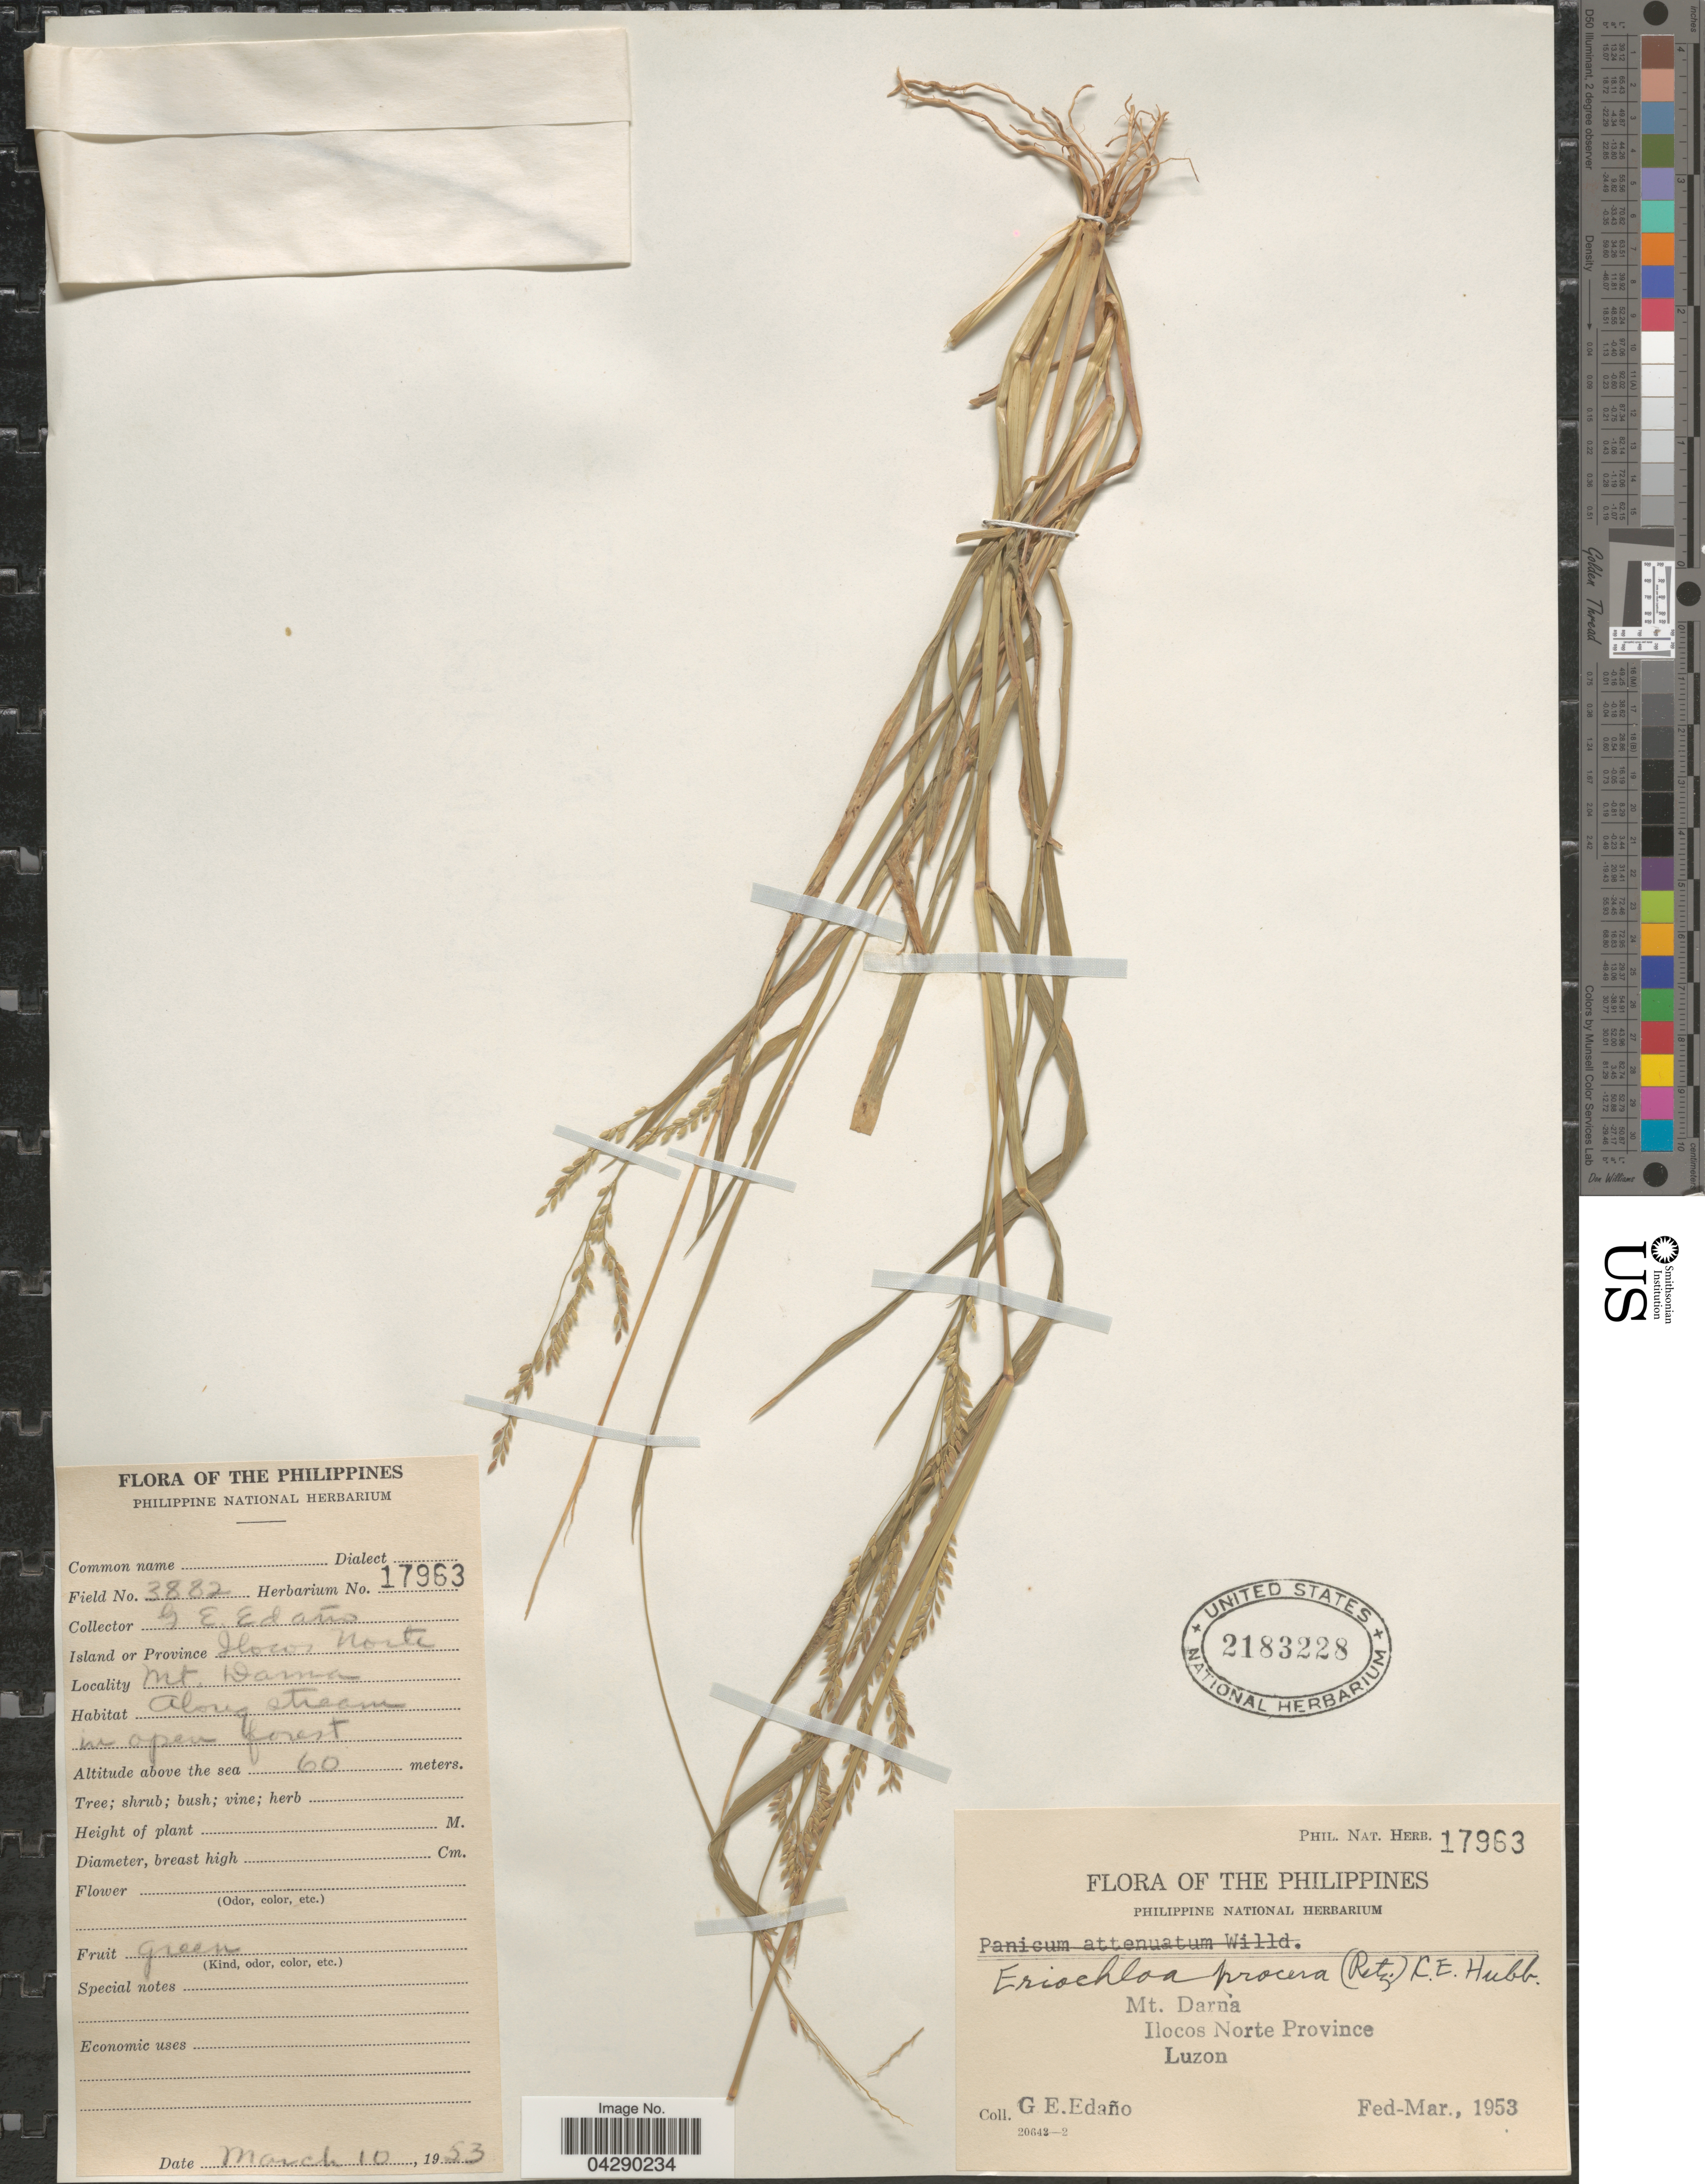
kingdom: Plantae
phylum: Tracheophyta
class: Liliopsida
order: Poales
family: Poaceae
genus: Eriochloa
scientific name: Eriochloa procera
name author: (Retz.) C.E. Hubb.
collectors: G. E. Edaño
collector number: Phil. Nat. Herb. 17963/3882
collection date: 1953-03-10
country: Philippines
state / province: Ilocos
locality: Mt. Darna. Ilocos Norte Province. Luzon. Along stream in open forest.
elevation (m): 60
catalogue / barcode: US 2183228